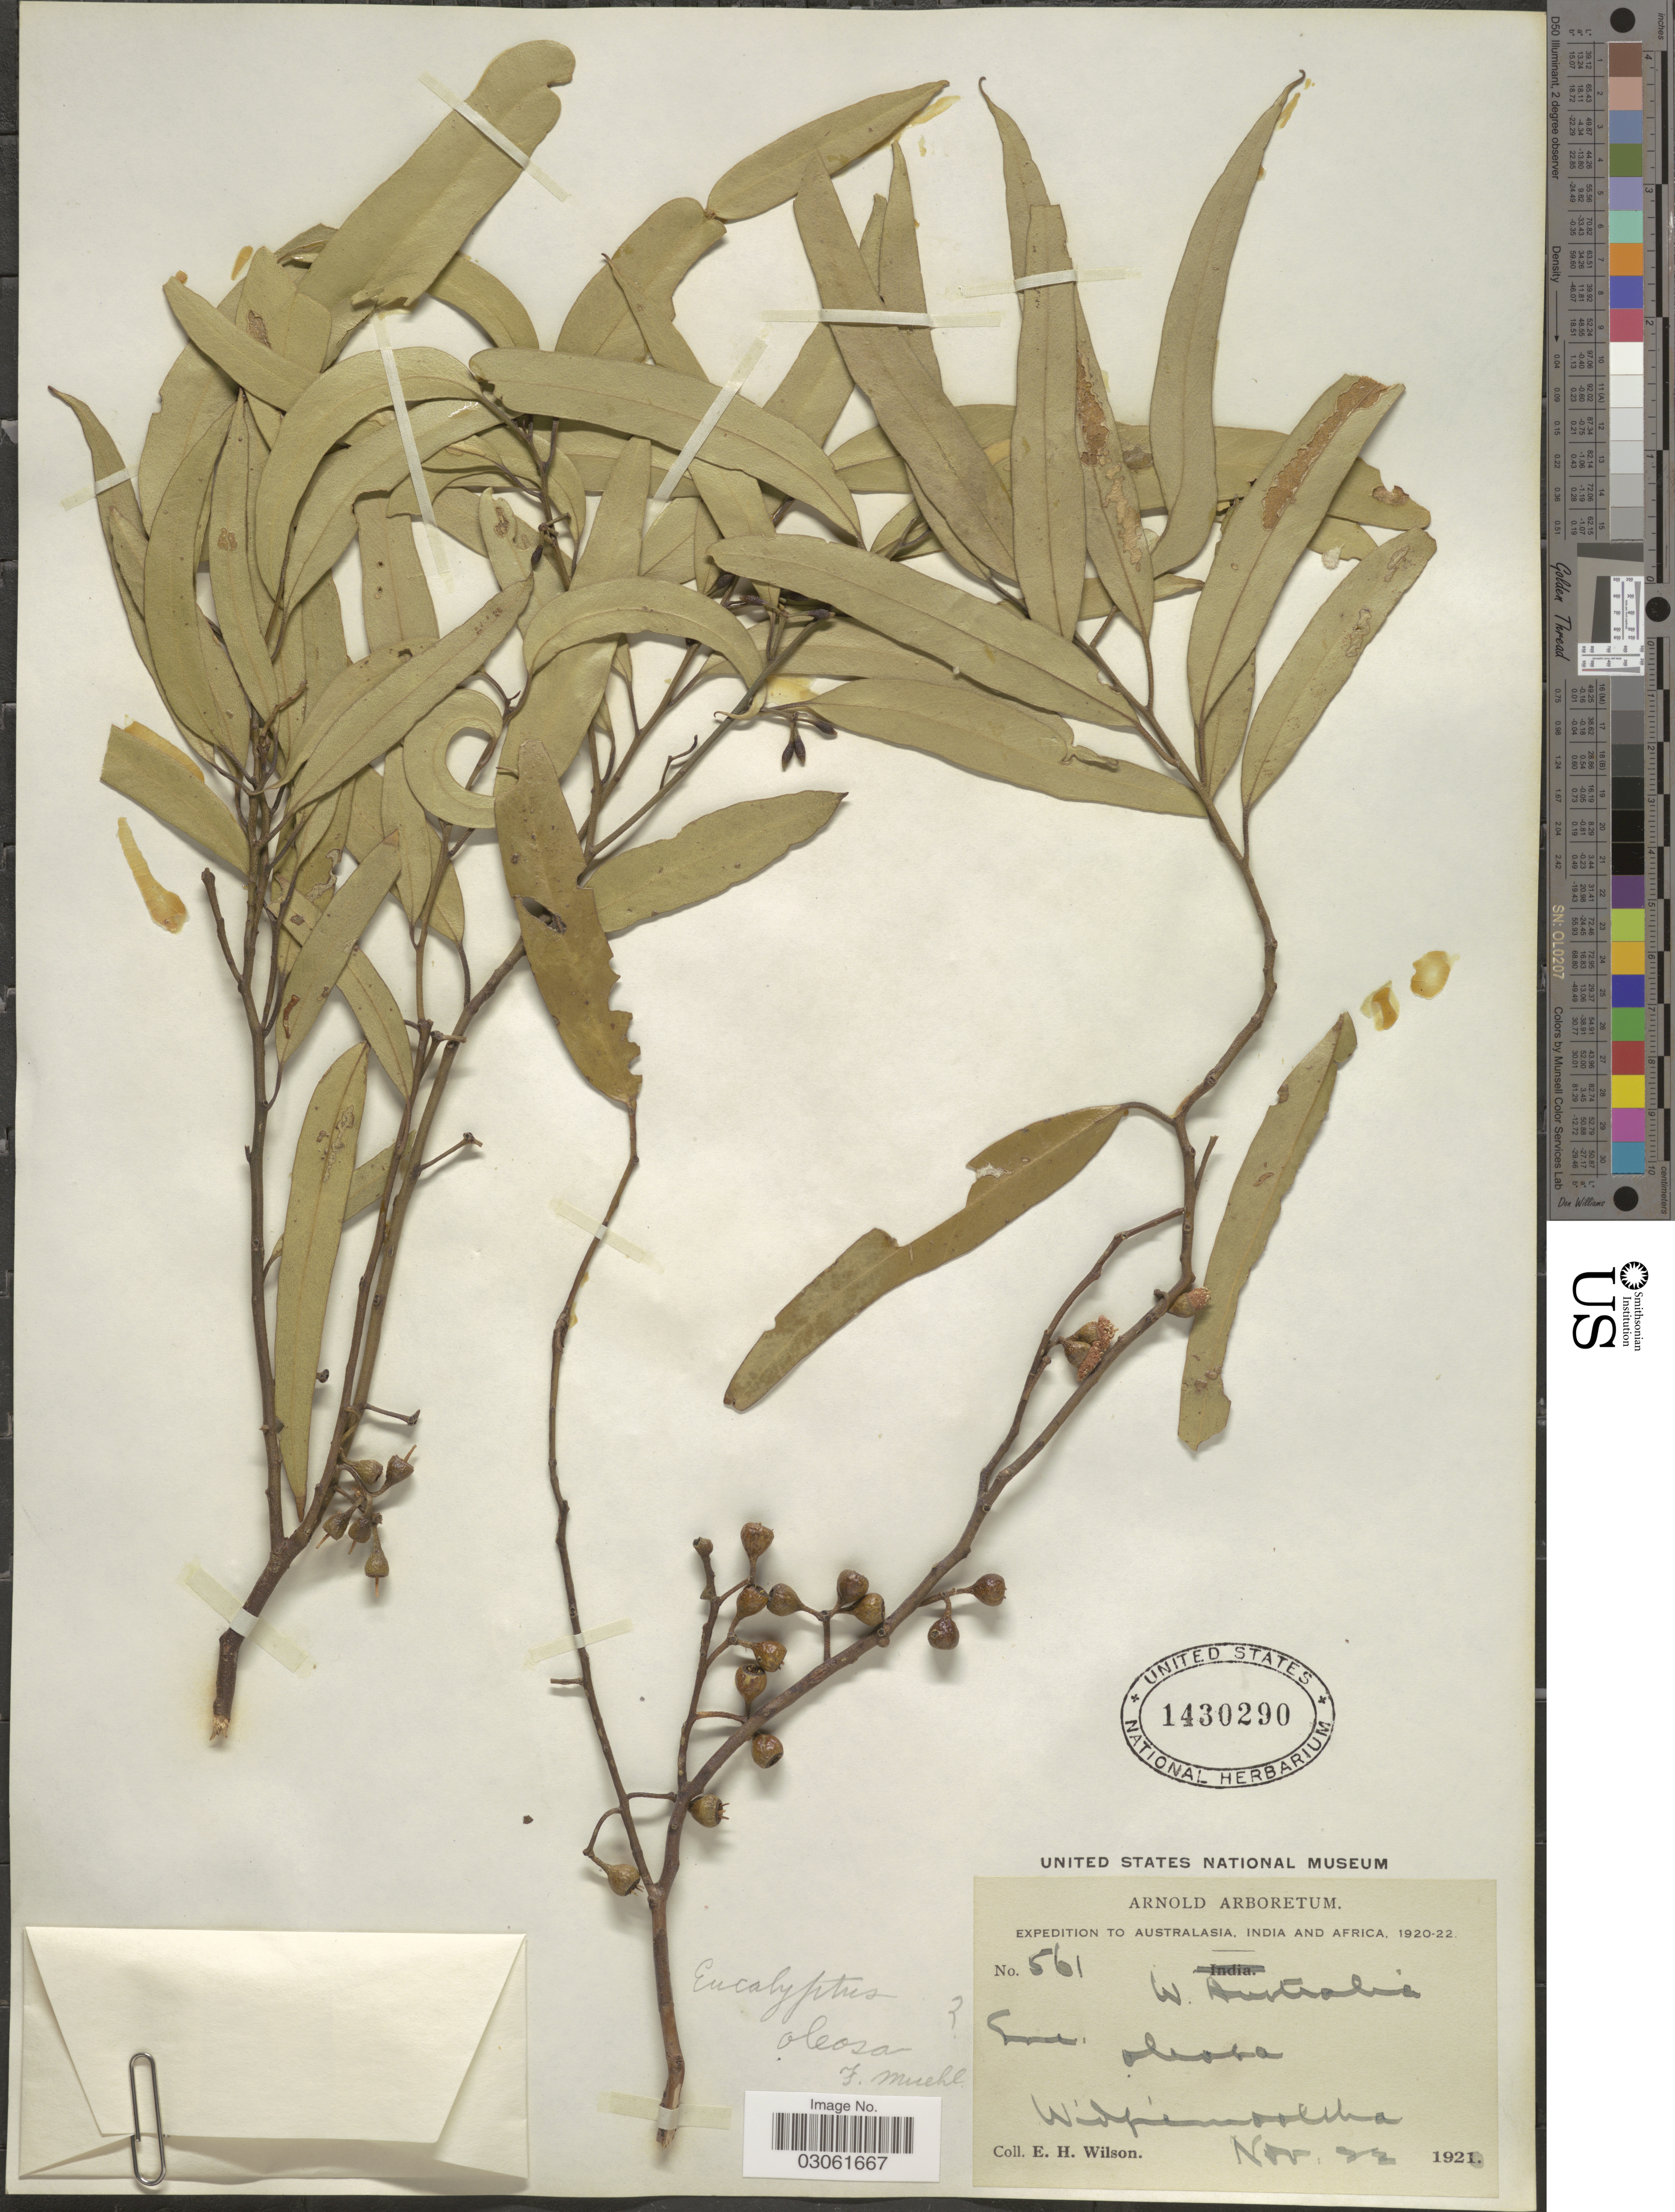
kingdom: Plantae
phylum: Tracheophyta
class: Magnoliopsida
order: Myrtales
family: Myrtaceae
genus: Eucalyptus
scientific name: Eucalyptus oleosa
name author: F. Muell. ex Miq.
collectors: E. Wilson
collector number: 561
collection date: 1921-11-22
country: Australia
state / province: Western Australia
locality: Widgremooltha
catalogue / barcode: US 1430290